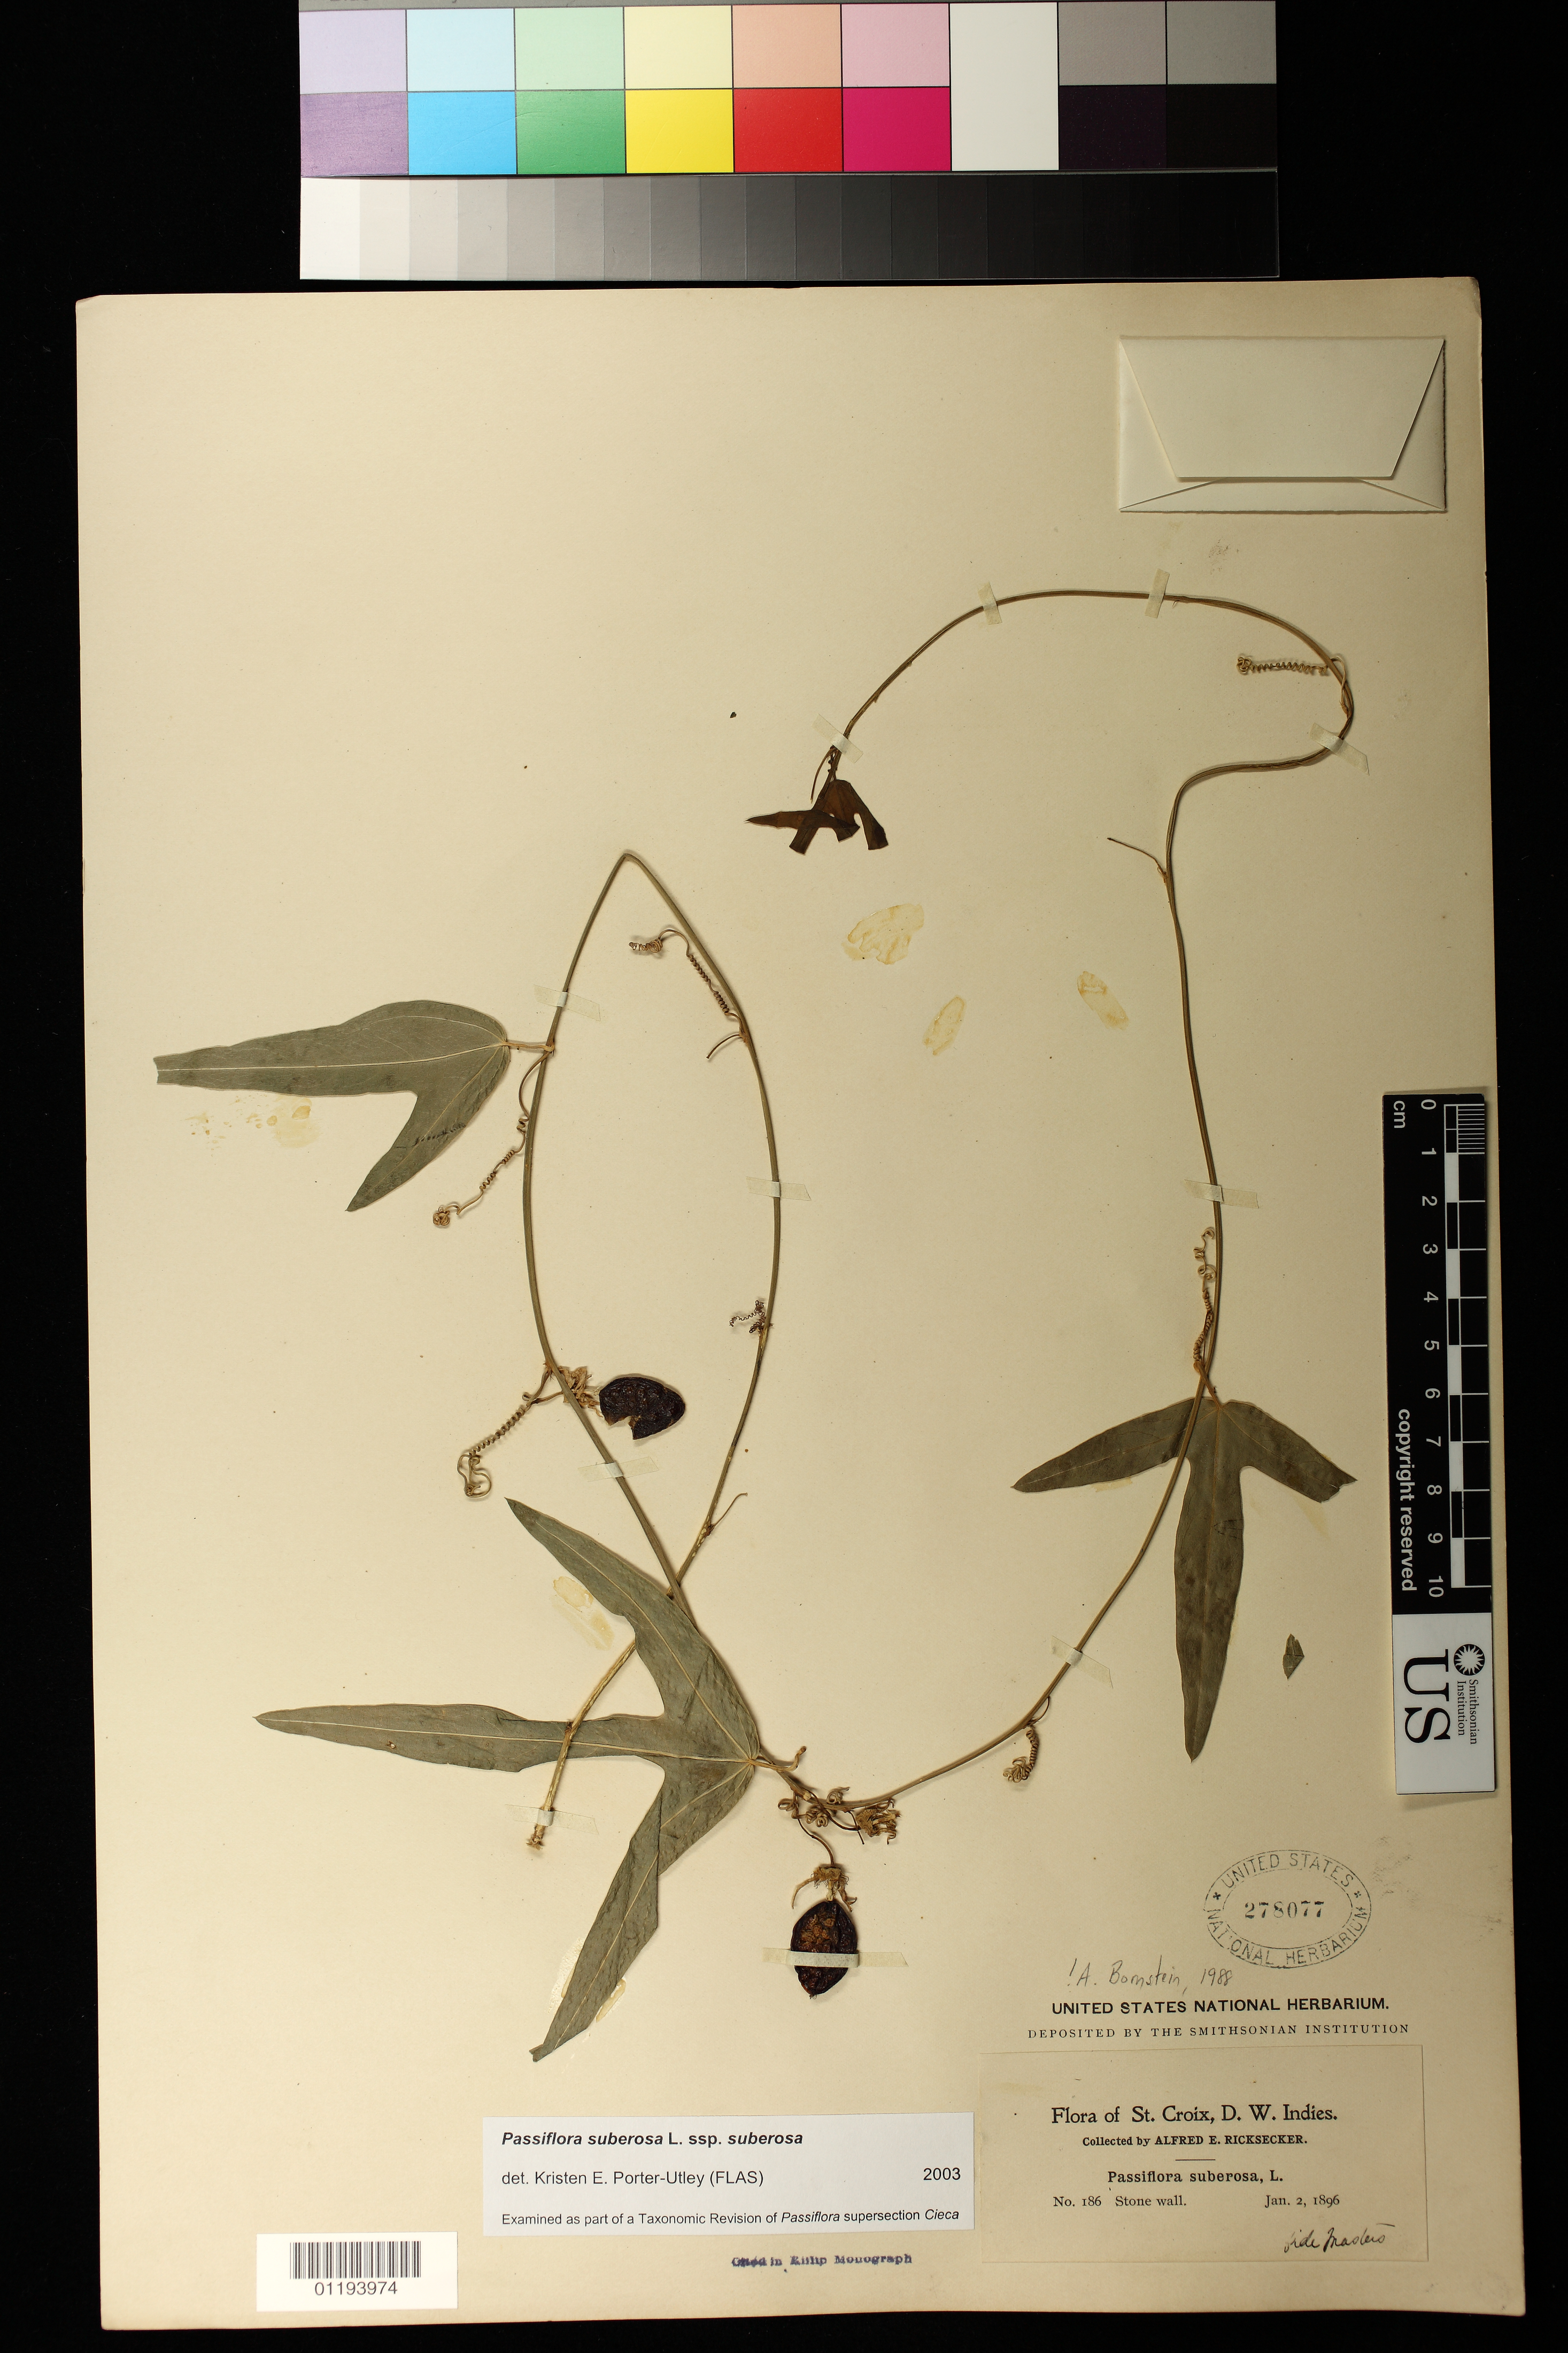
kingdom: Plantae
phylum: Tracheophyta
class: Magnoliopsida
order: Malpighiales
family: Passifloraceae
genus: Passiflora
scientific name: Passiflora suberosa subsp. suberosa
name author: L.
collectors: A. E. Ricksecker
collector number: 186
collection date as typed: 1896 Jan 02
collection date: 1896-01-02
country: U.S. Virgin Islands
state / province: Saint Croix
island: St. Croix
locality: St.Croix, D.W. Indies [Dutch West Indies]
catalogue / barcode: US 278077